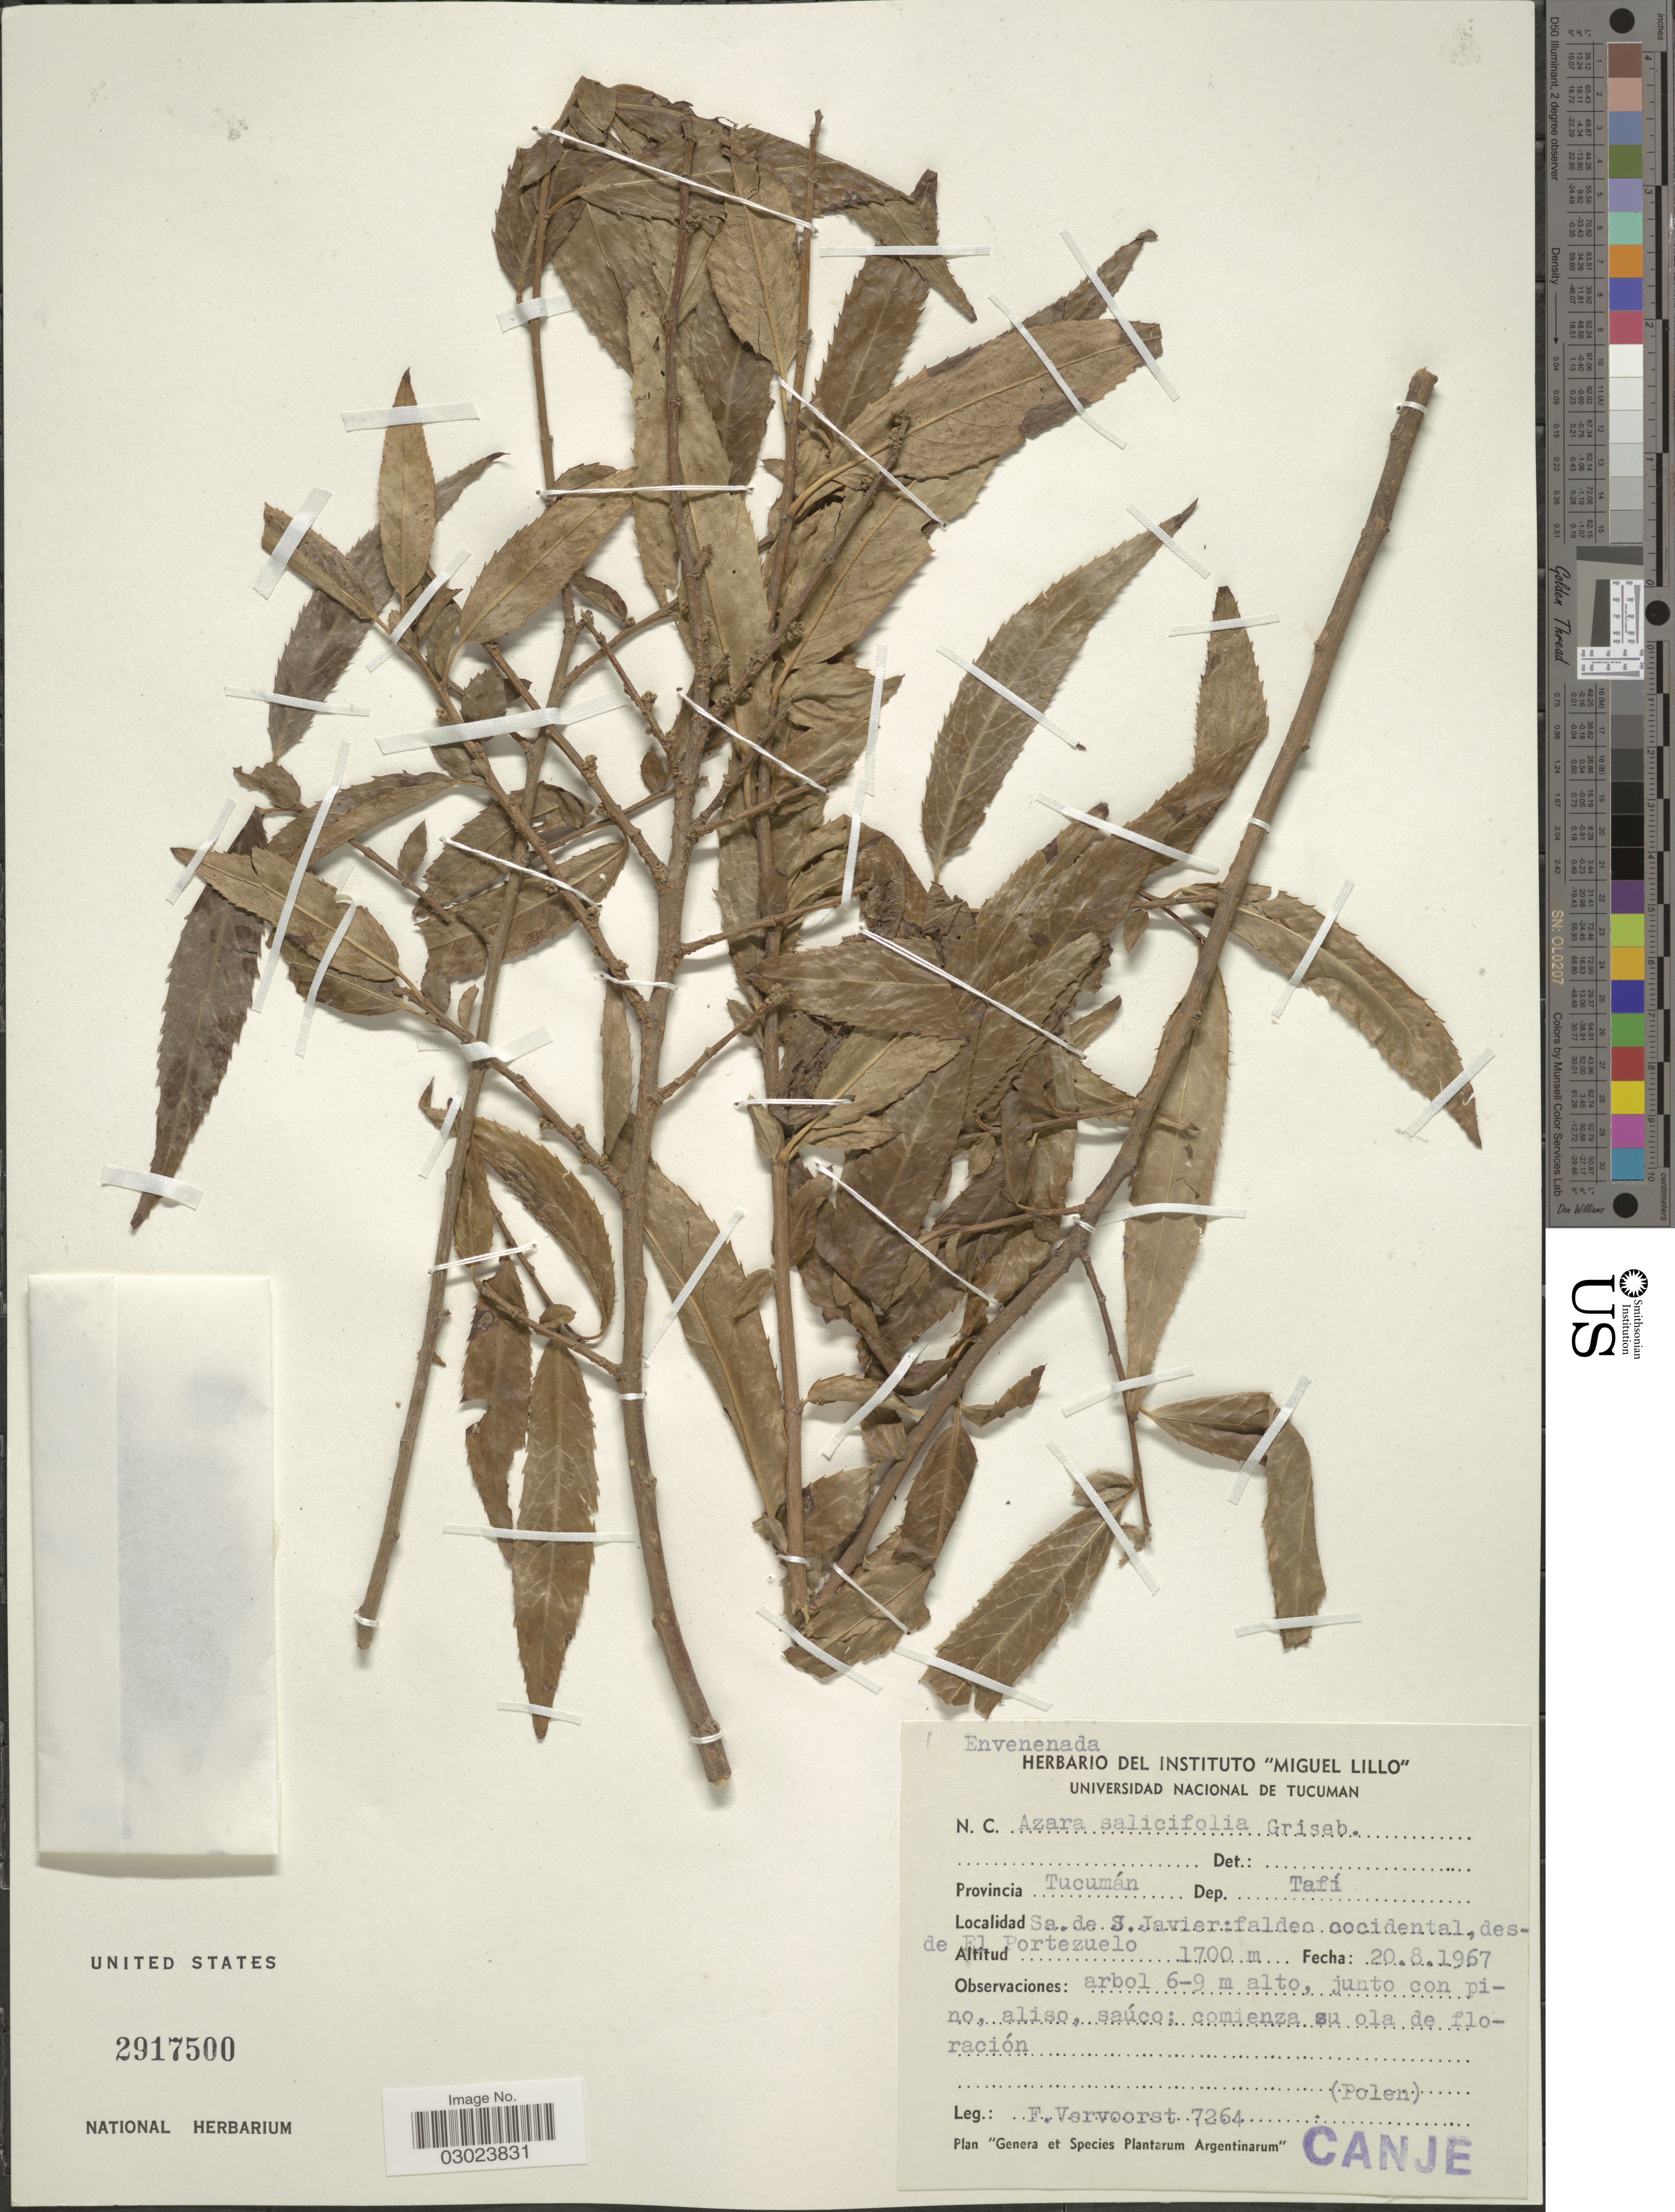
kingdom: Plantae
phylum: Tracheophyta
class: Magnoliopsida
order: Malpighiales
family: Salicaceae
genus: Azara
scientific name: Azara salicifolia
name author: Griseb.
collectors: F. Vervoorst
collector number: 7264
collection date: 1967-08-20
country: Argentina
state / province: Tucuman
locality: Provincia Tucumán Dep. Tafí. Sa. de S. Javier: faldeo occidental, desde El Portezuelo.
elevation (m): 1700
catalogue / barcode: US 2917500